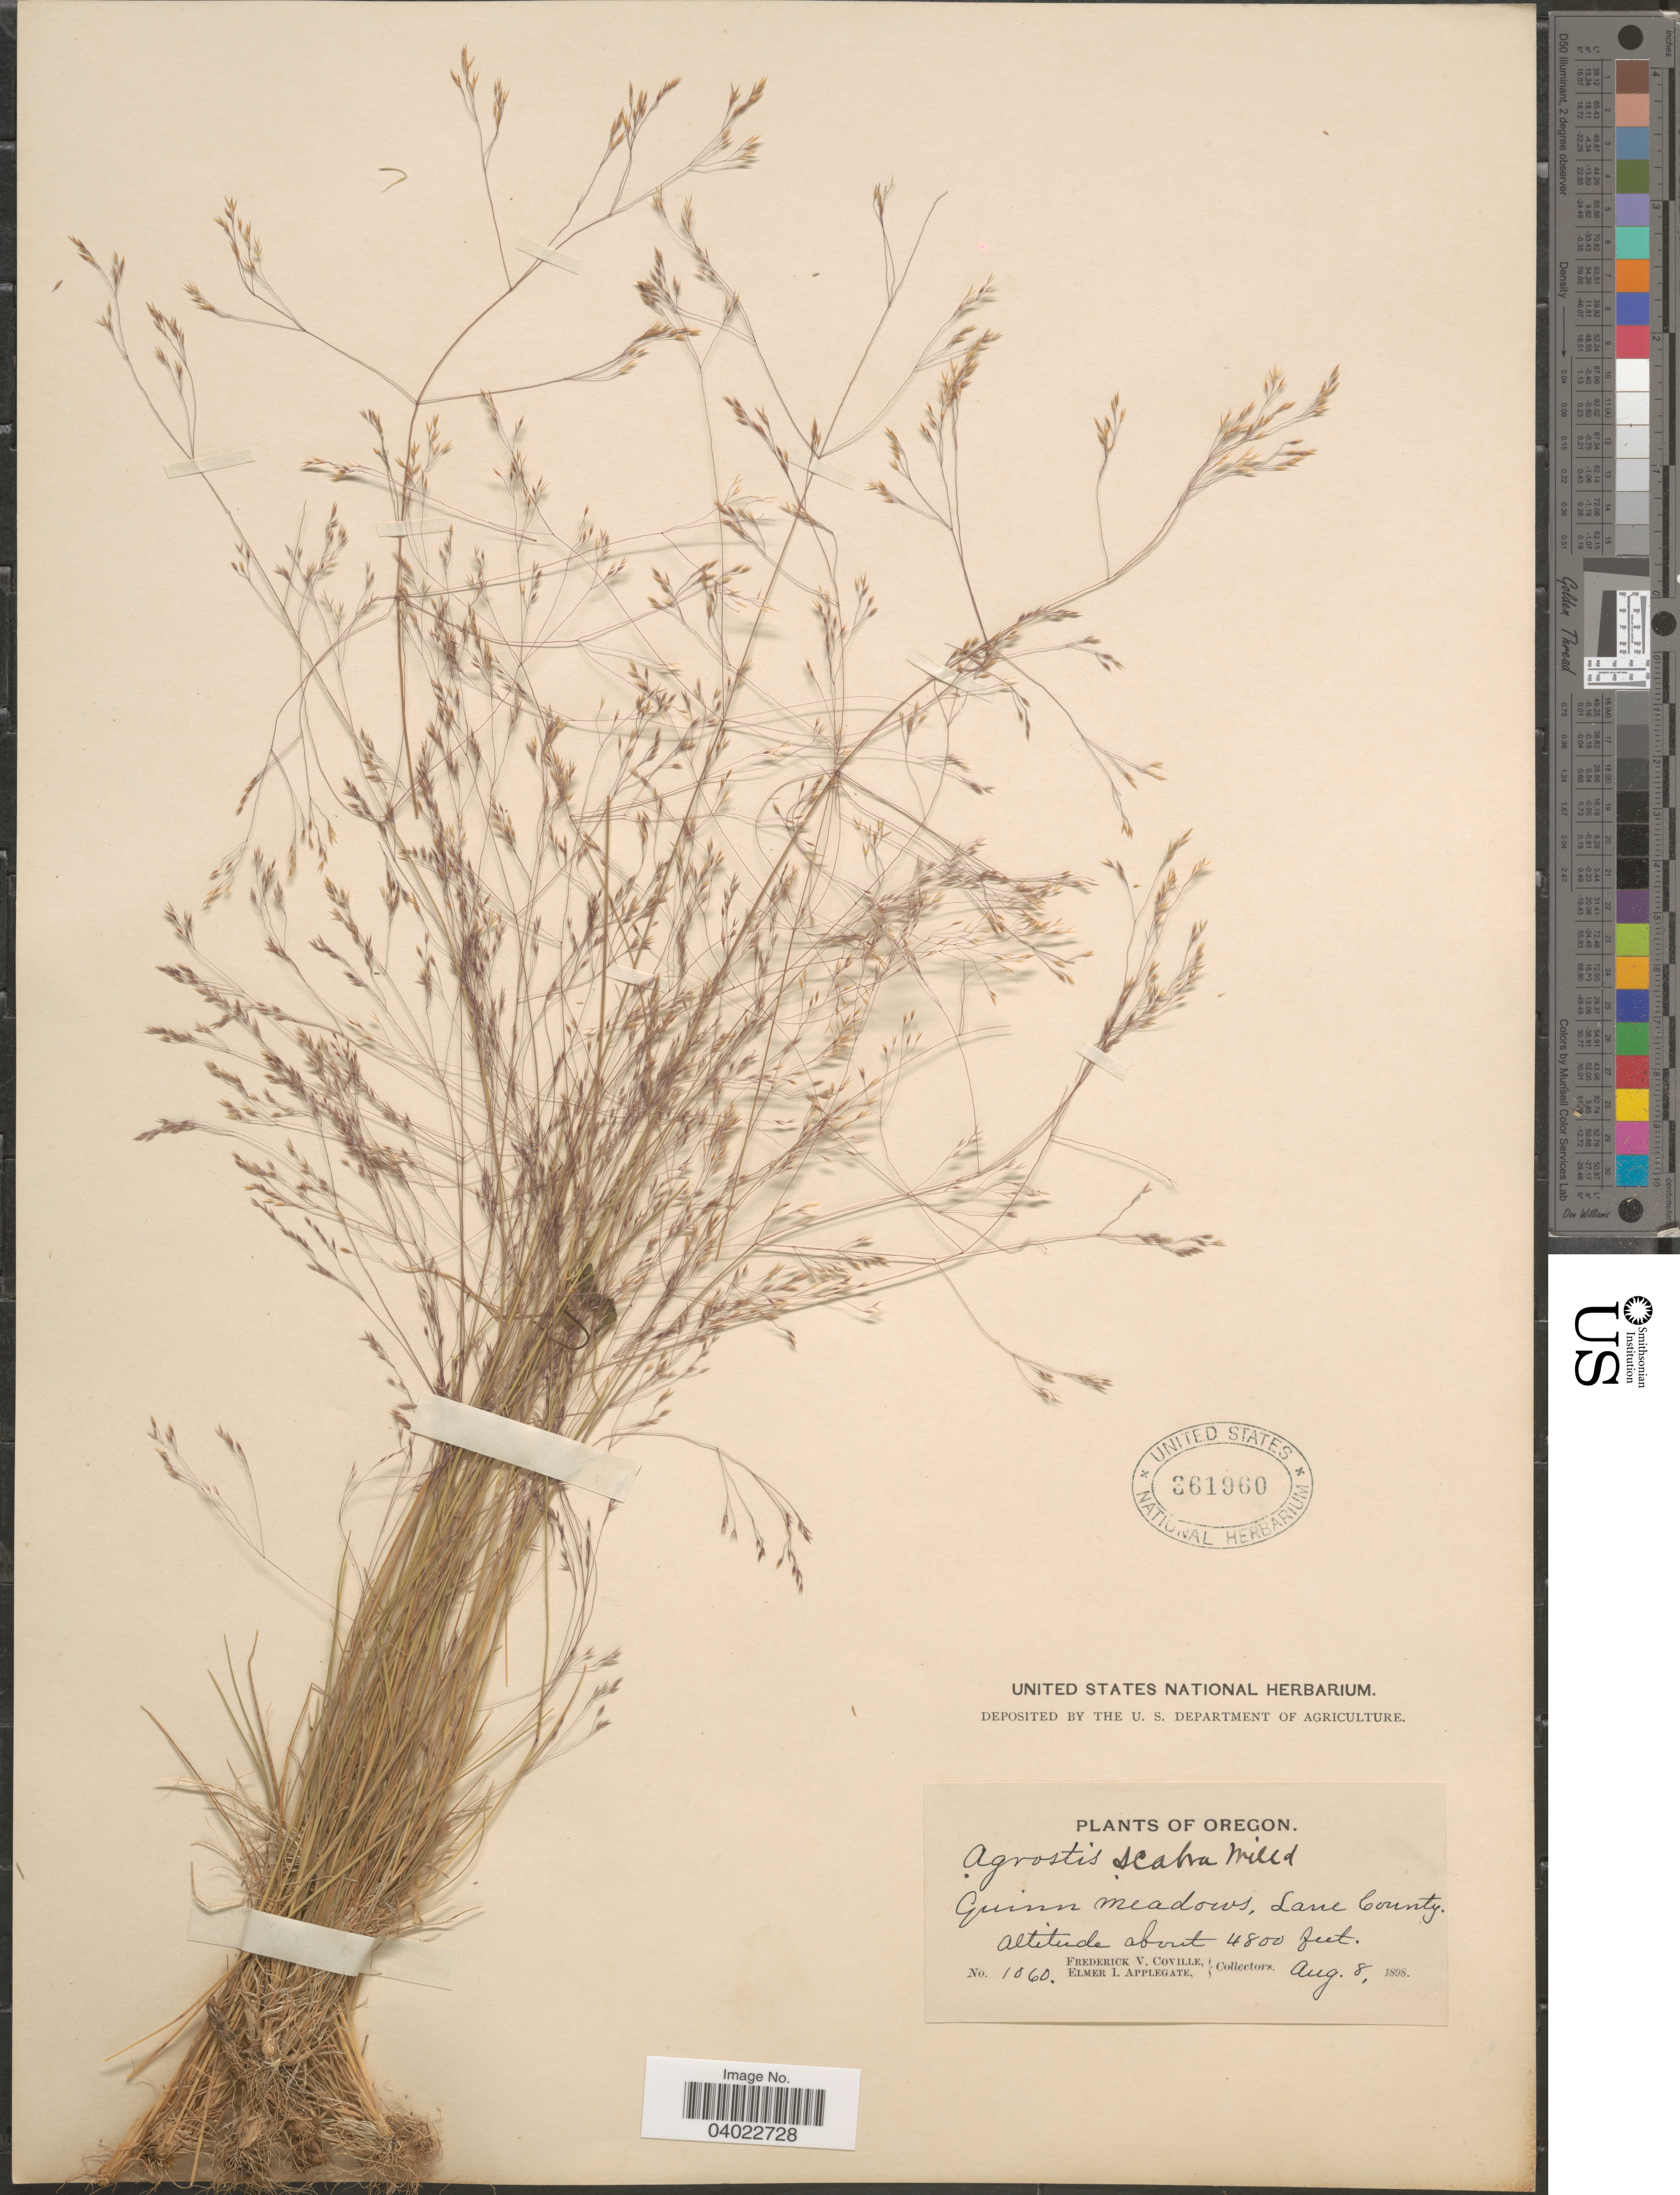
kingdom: Plantae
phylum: Tracheophyta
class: Liliopsida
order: Poales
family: Poaceae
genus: Agrostis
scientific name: Agrostis scabra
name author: Willd.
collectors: F. V. Coville & E. I. Applegate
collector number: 1060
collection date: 1898-08-08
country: United States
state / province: Oregon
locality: Quinn Meadows, Lane County.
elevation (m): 1463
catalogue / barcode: US 361960